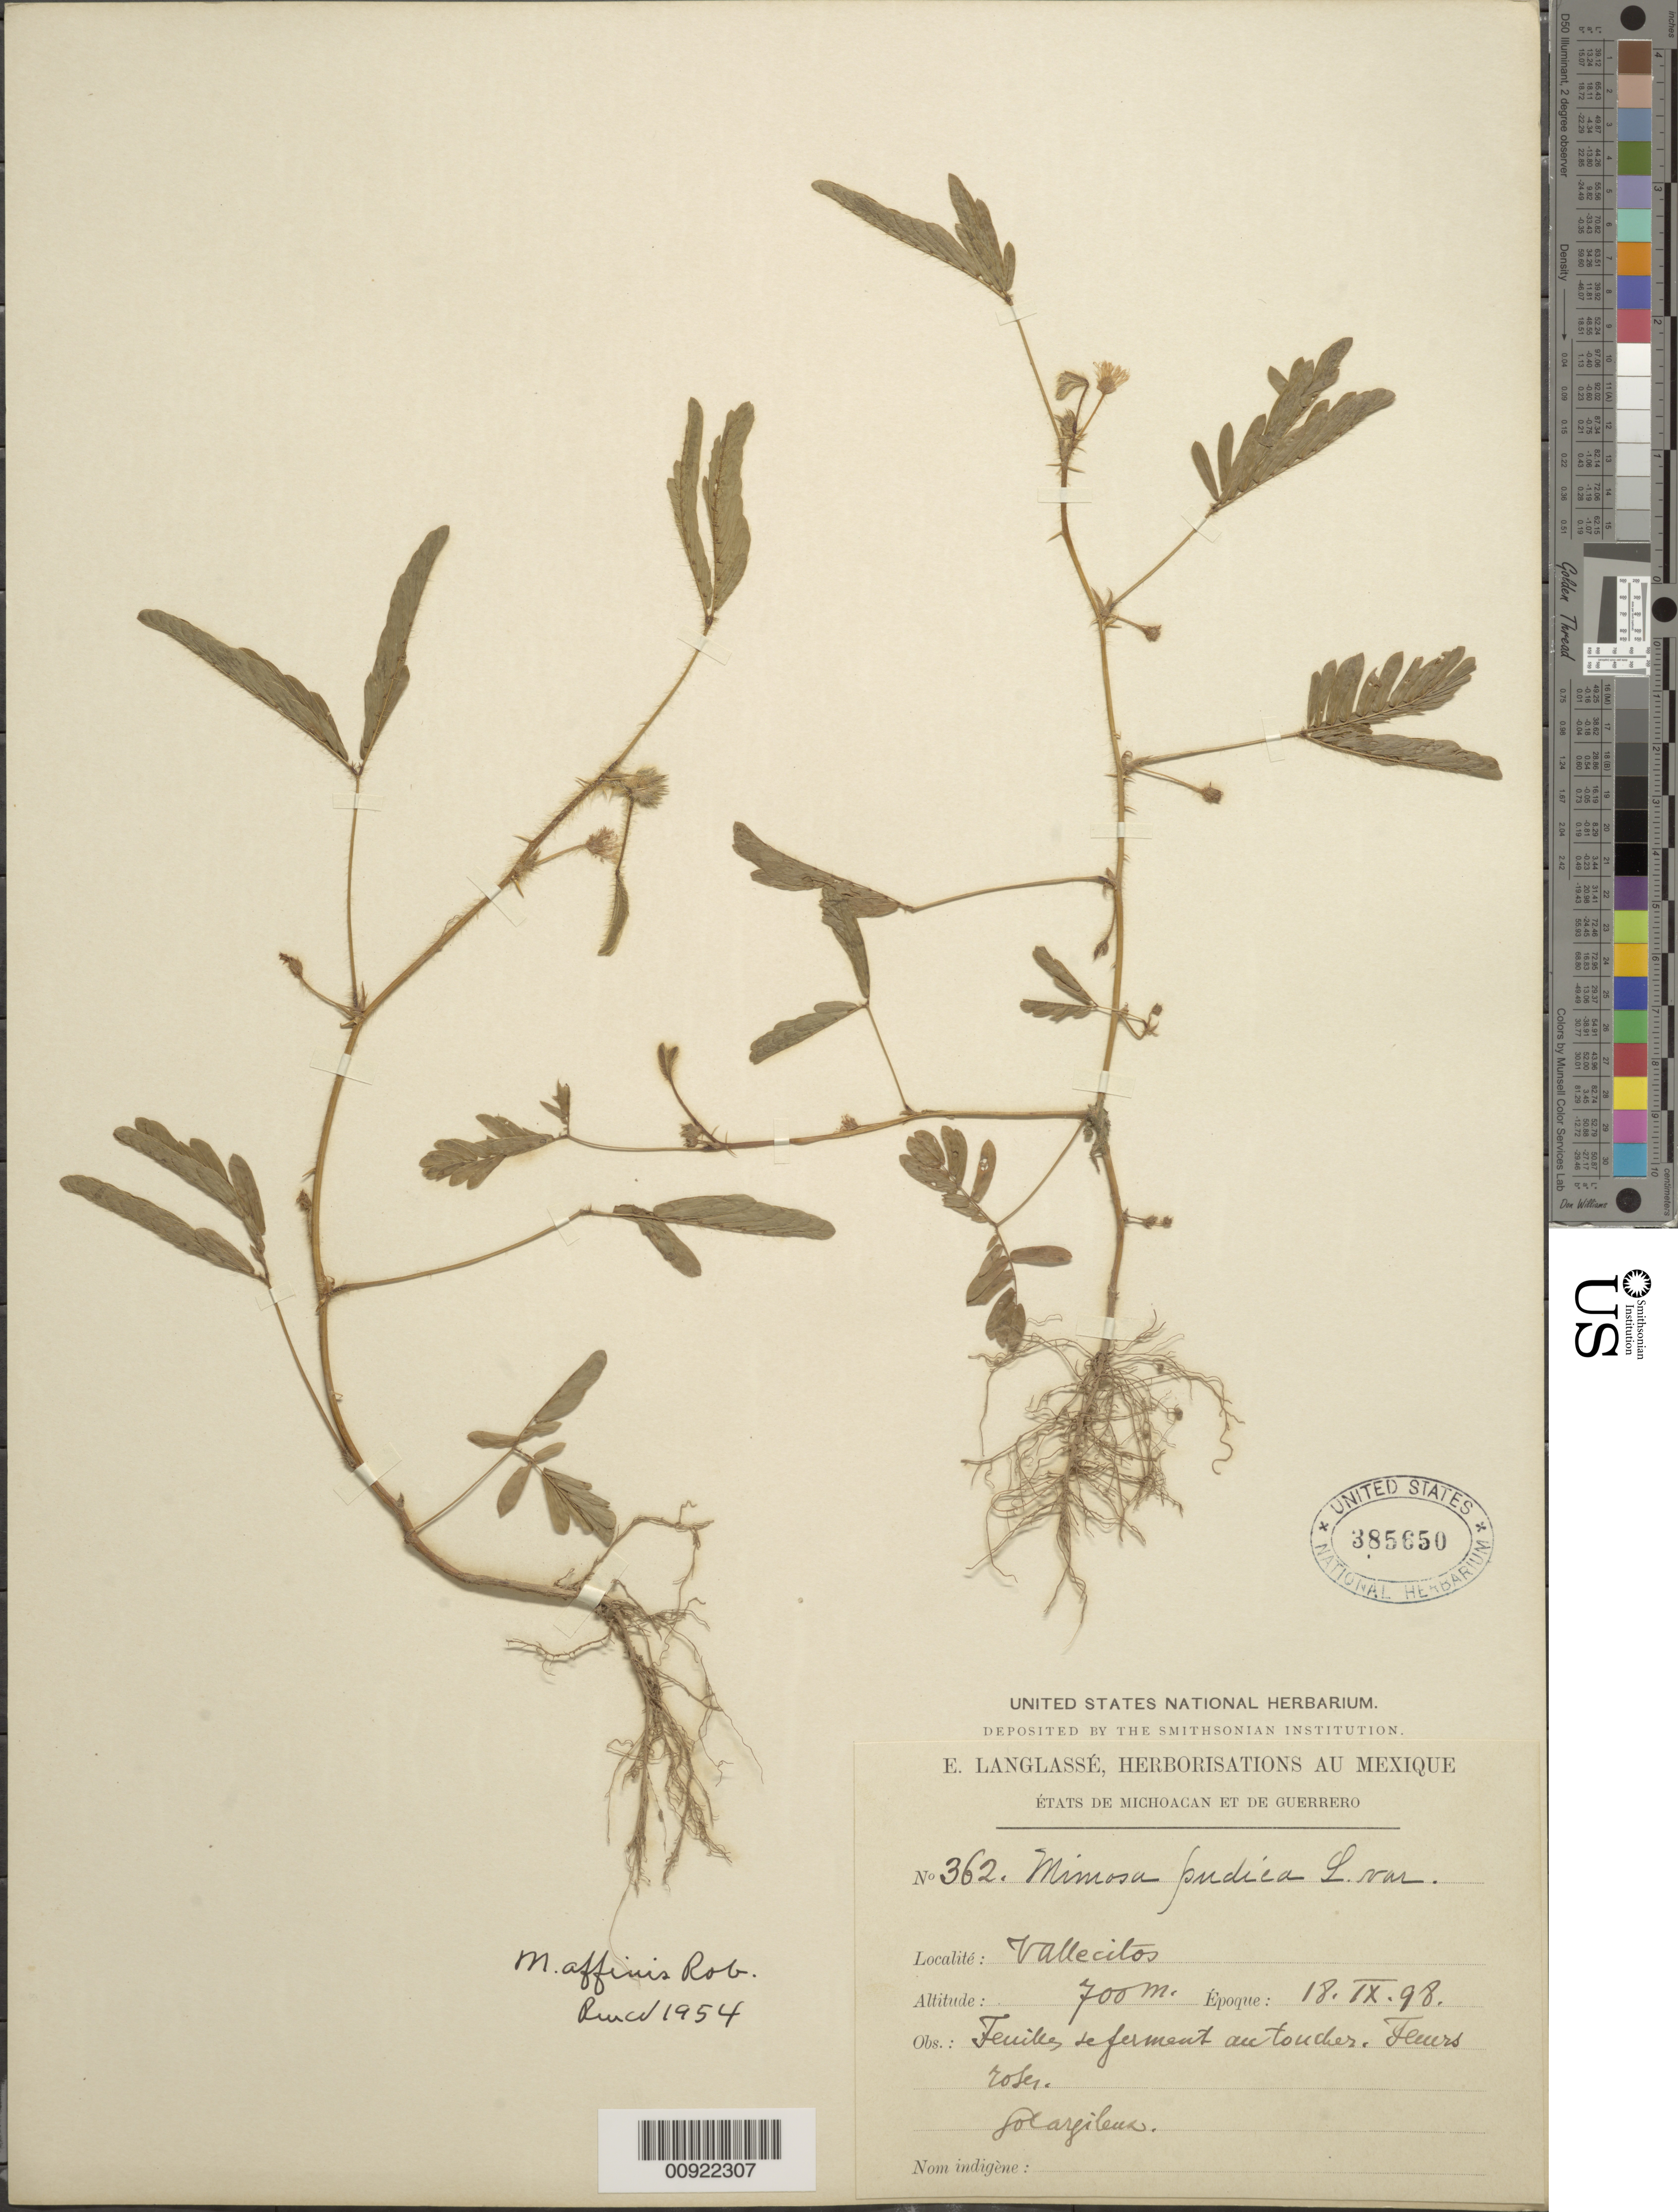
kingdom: Plantae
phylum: Tracheophyta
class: Magnoliopsida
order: Fabales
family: Fabaceae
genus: Mimosa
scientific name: Mimosa affinis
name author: B.L. Rob.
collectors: E. Langlassé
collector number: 362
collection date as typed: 18 Sep 1898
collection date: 1898-09-18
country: Mexico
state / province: Guerrero / Michoacán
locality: Vallecitos. États de Michoacán et de Guerrero.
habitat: Sol argileux.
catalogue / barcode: US 385650